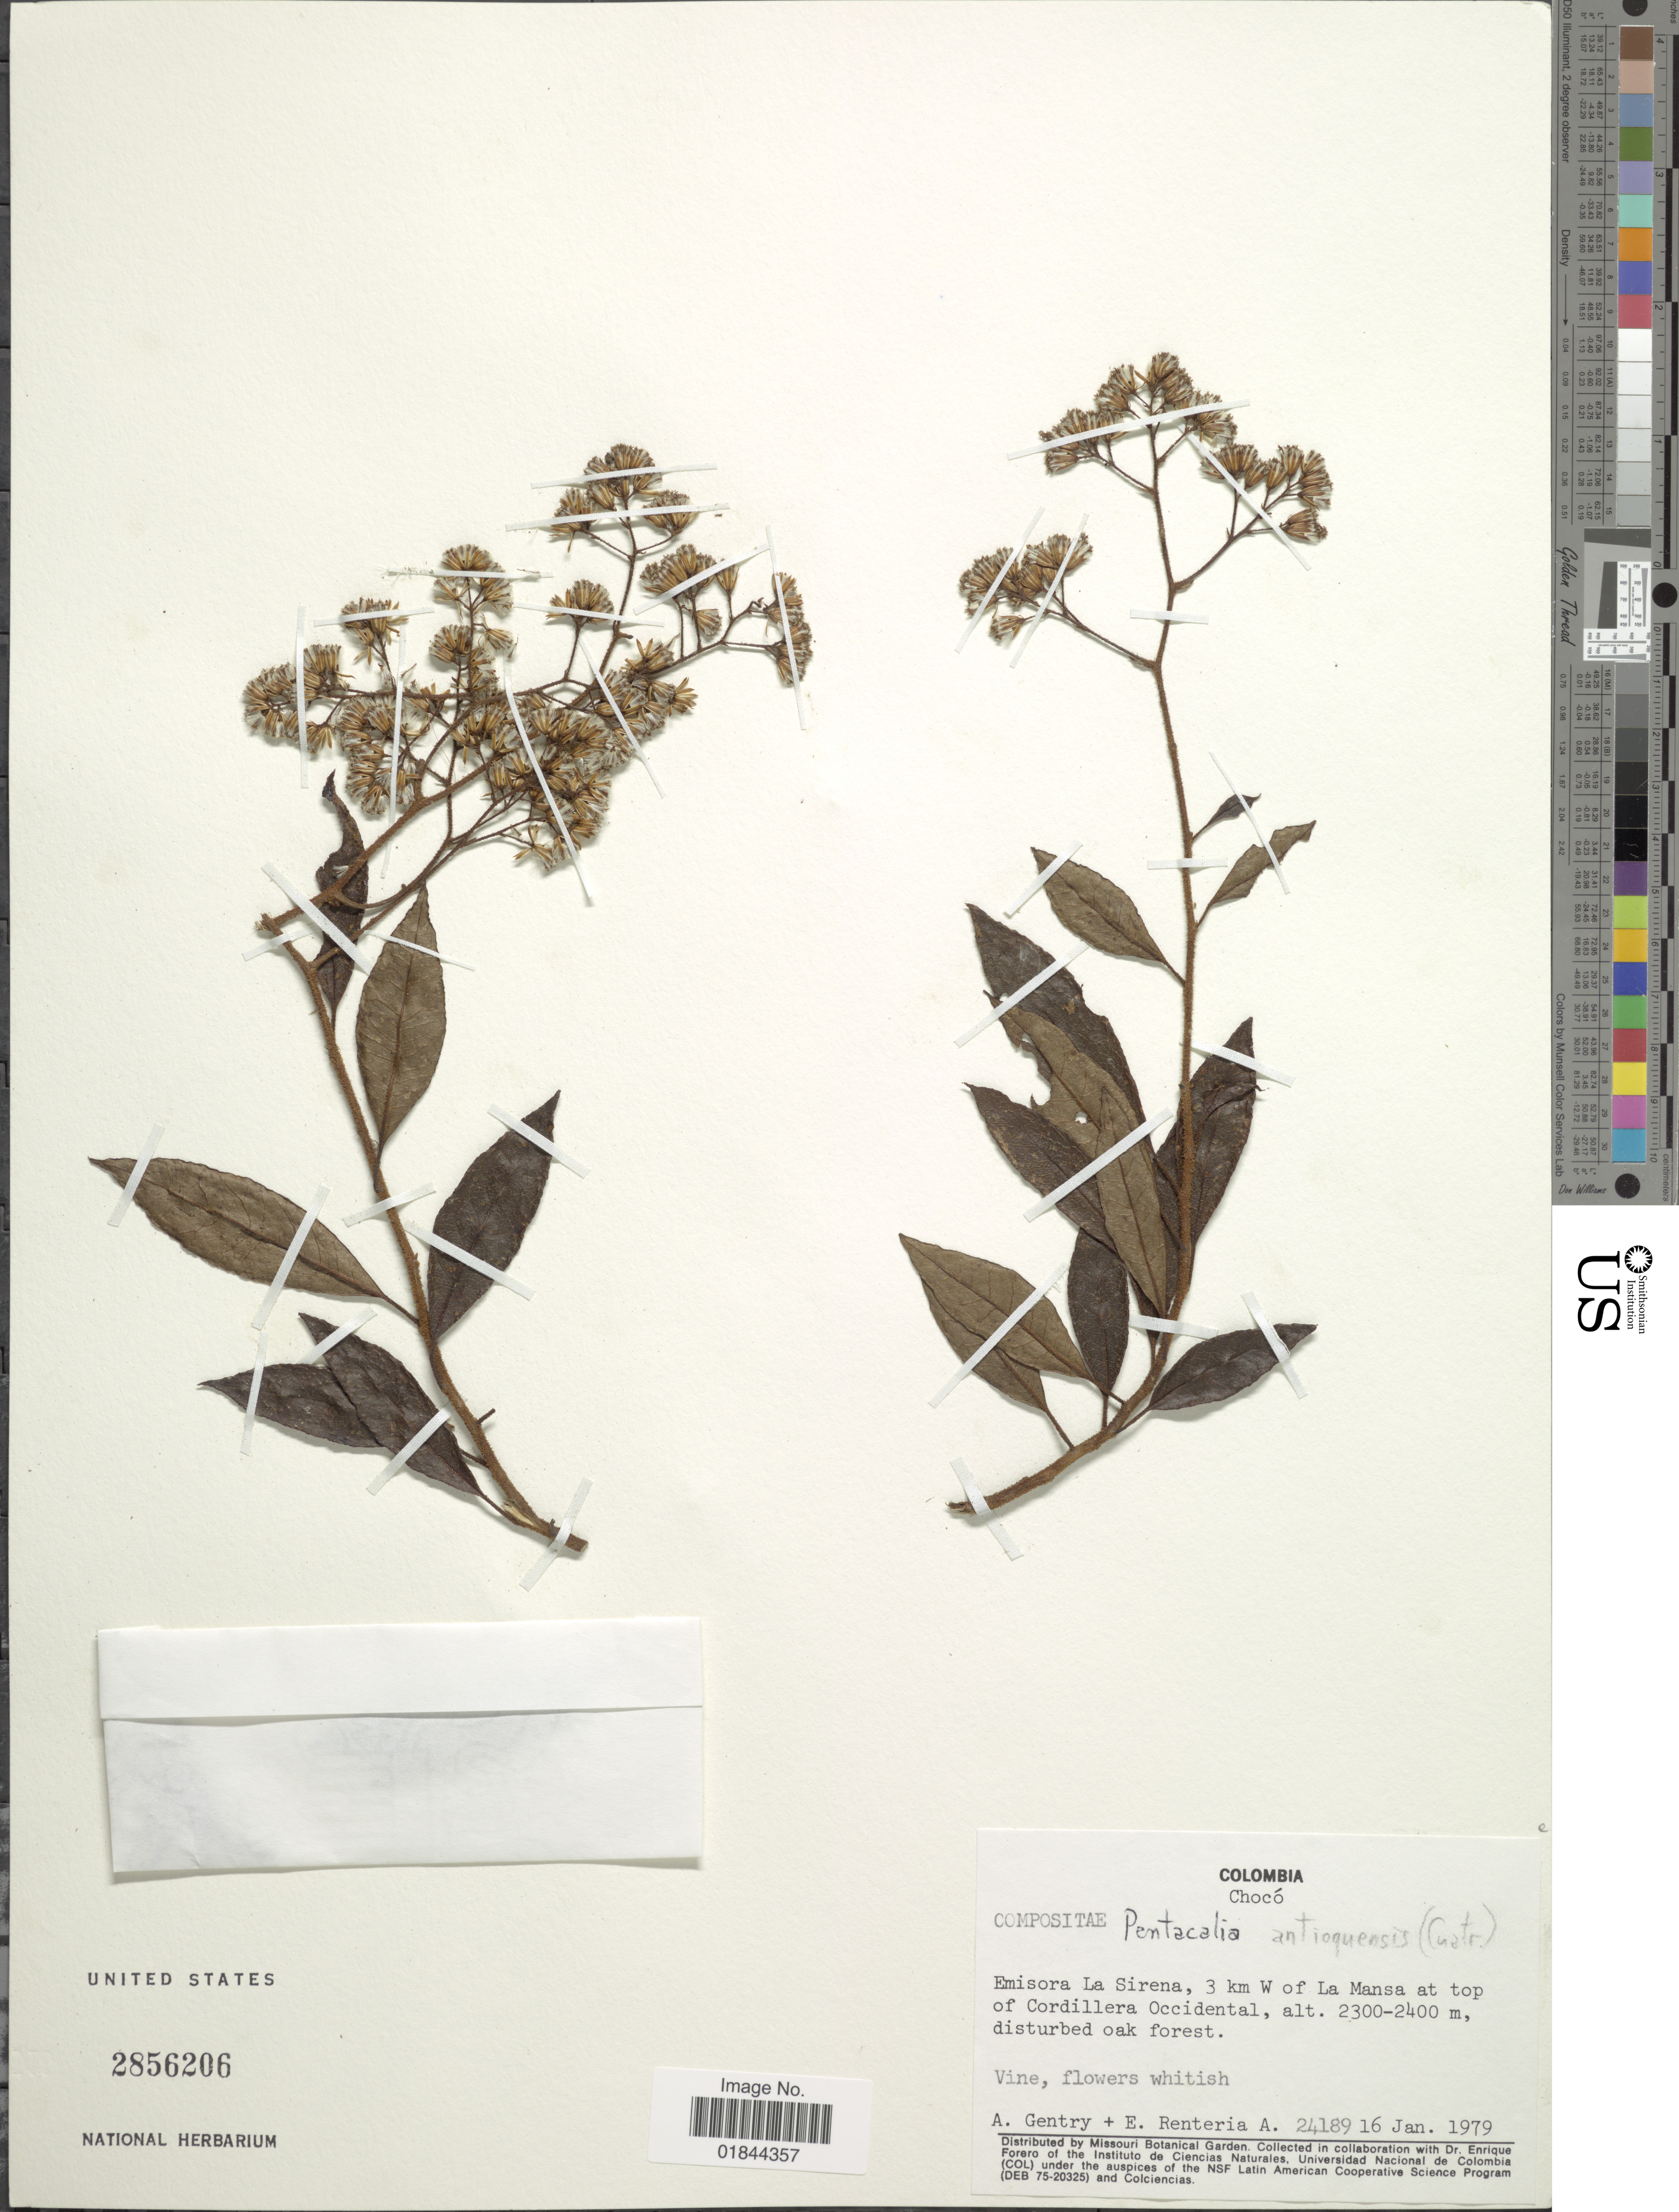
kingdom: Plantae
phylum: Tracheophyta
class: Magnoliopsida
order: Asterales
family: Asteraceae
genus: Pentacalia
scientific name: Pentacalia antioquensis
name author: (Cuatrec.) Cuatrec.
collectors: A. H. Gentry & E. Renteria A.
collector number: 24189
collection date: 1979-01-16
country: Colombia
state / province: Chocó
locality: Emisora La Sirena, 3 km W of La Mansa at top of Cordillera Occidental, disturbed oak forest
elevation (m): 2300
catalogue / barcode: US 2856206